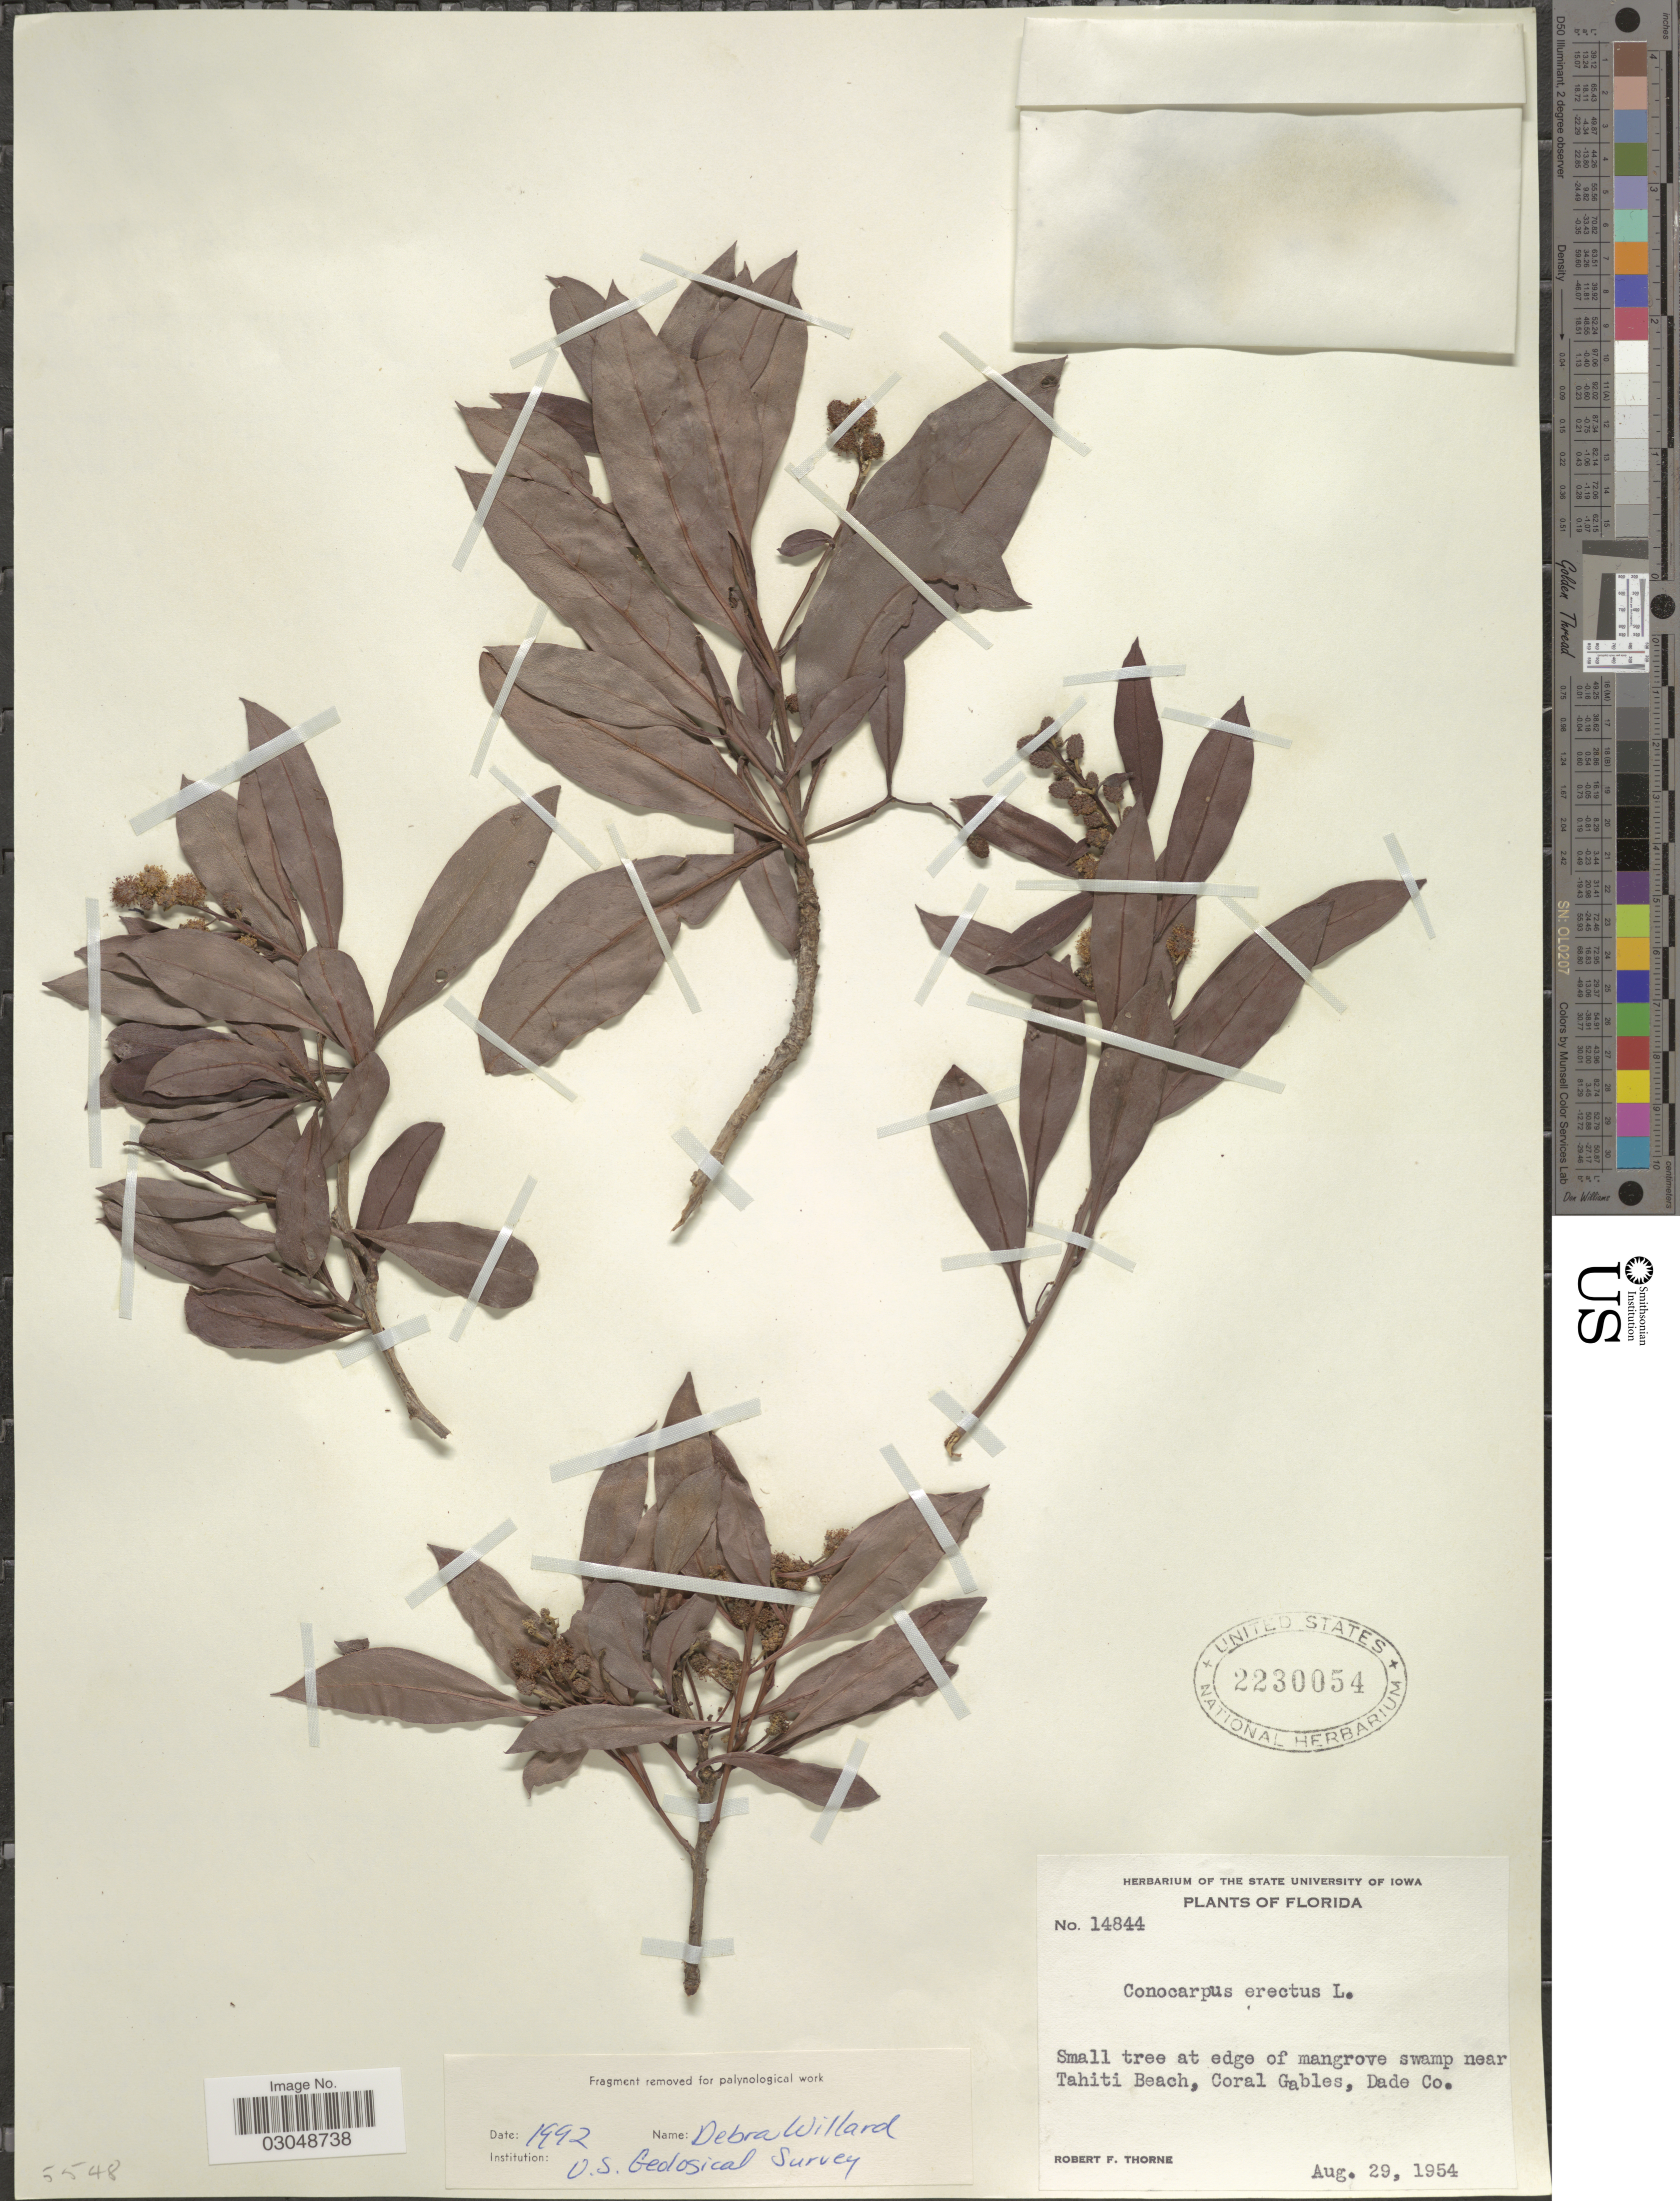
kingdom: Plantae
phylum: Tracheophyta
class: Magnoliopsida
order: Myrtales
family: Combretaceae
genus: Conocarpus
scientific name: Conocarpus erectus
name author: L.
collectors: R. F. Thorne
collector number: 14844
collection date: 1954-08-29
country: United States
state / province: Florida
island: Tahiti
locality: At edge of mangrove swamp near Tahiti Beach, Coral Gables, Dade Co.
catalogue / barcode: US 2230054